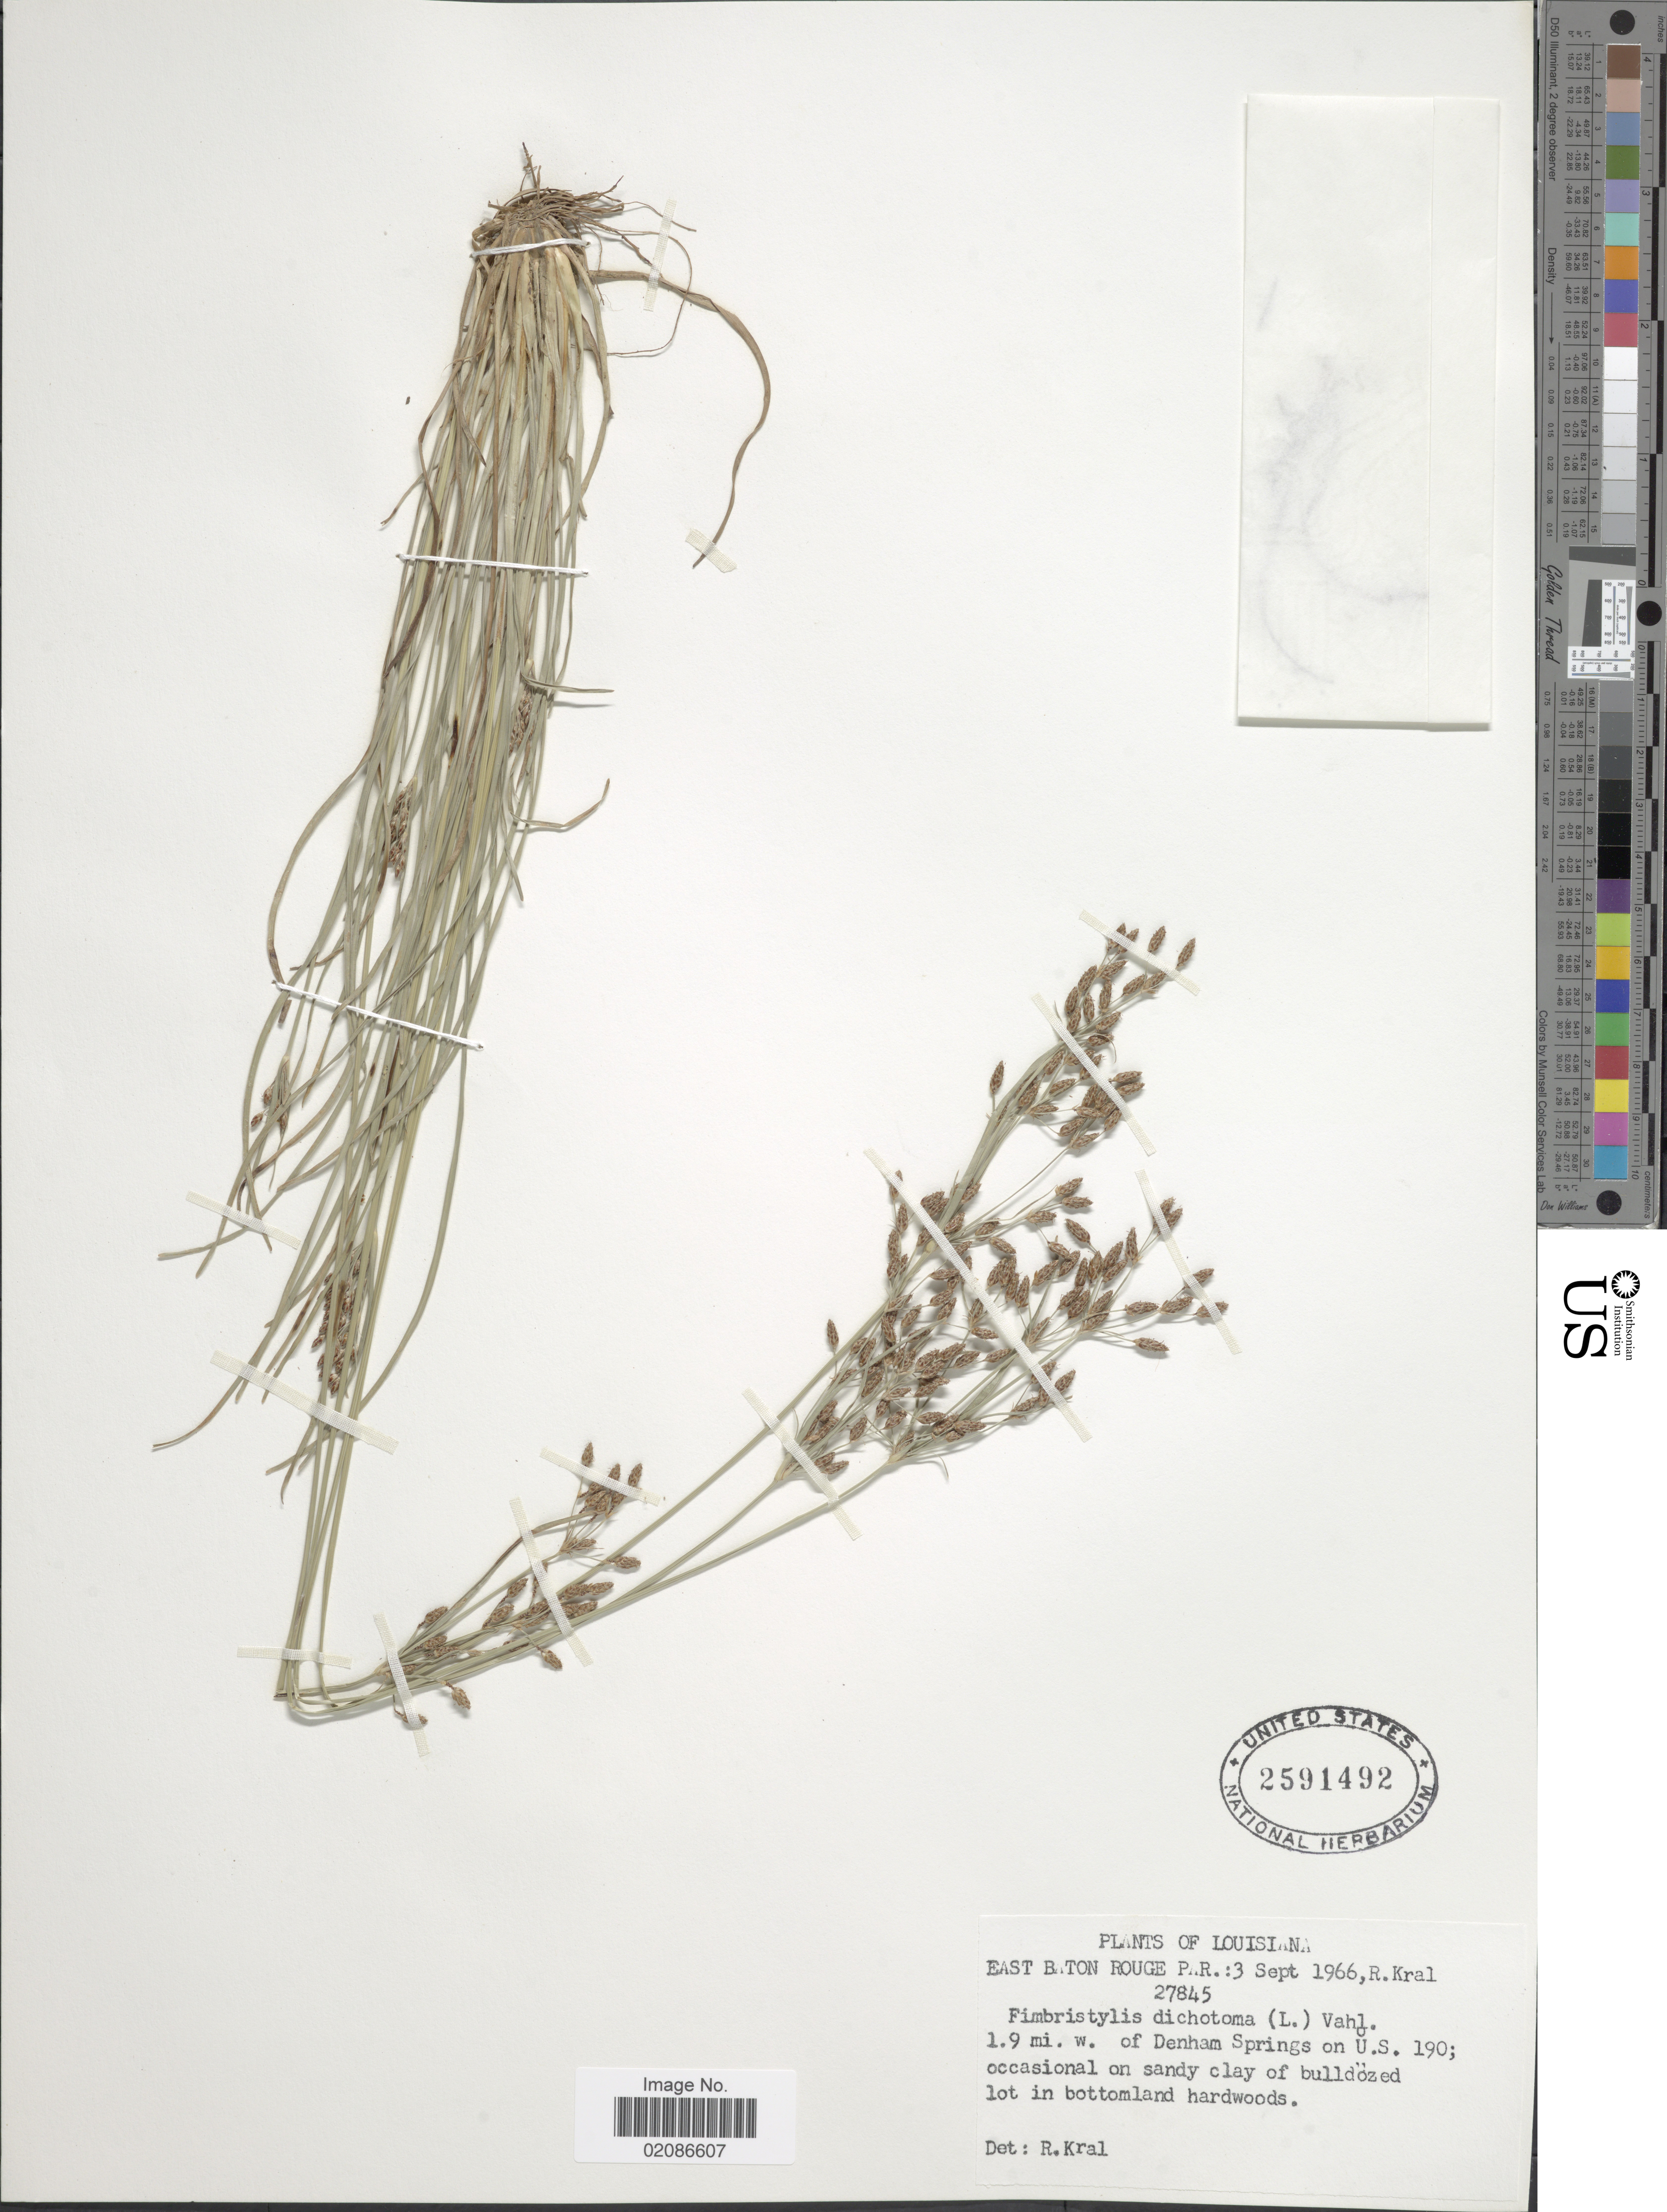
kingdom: Plantae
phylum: Tracheophyta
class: Liliopsida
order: Poales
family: Cyperaceae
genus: Fimbristylis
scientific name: Fimbristylis dichotoma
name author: (L.) Vahl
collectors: R. Kral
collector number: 27845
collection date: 1966-09-03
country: United States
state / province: Louisiana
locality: East Baton Rouge Par. 1.9 mi. w. of Denham Springs on U.S. 190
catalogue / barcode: US 2591492